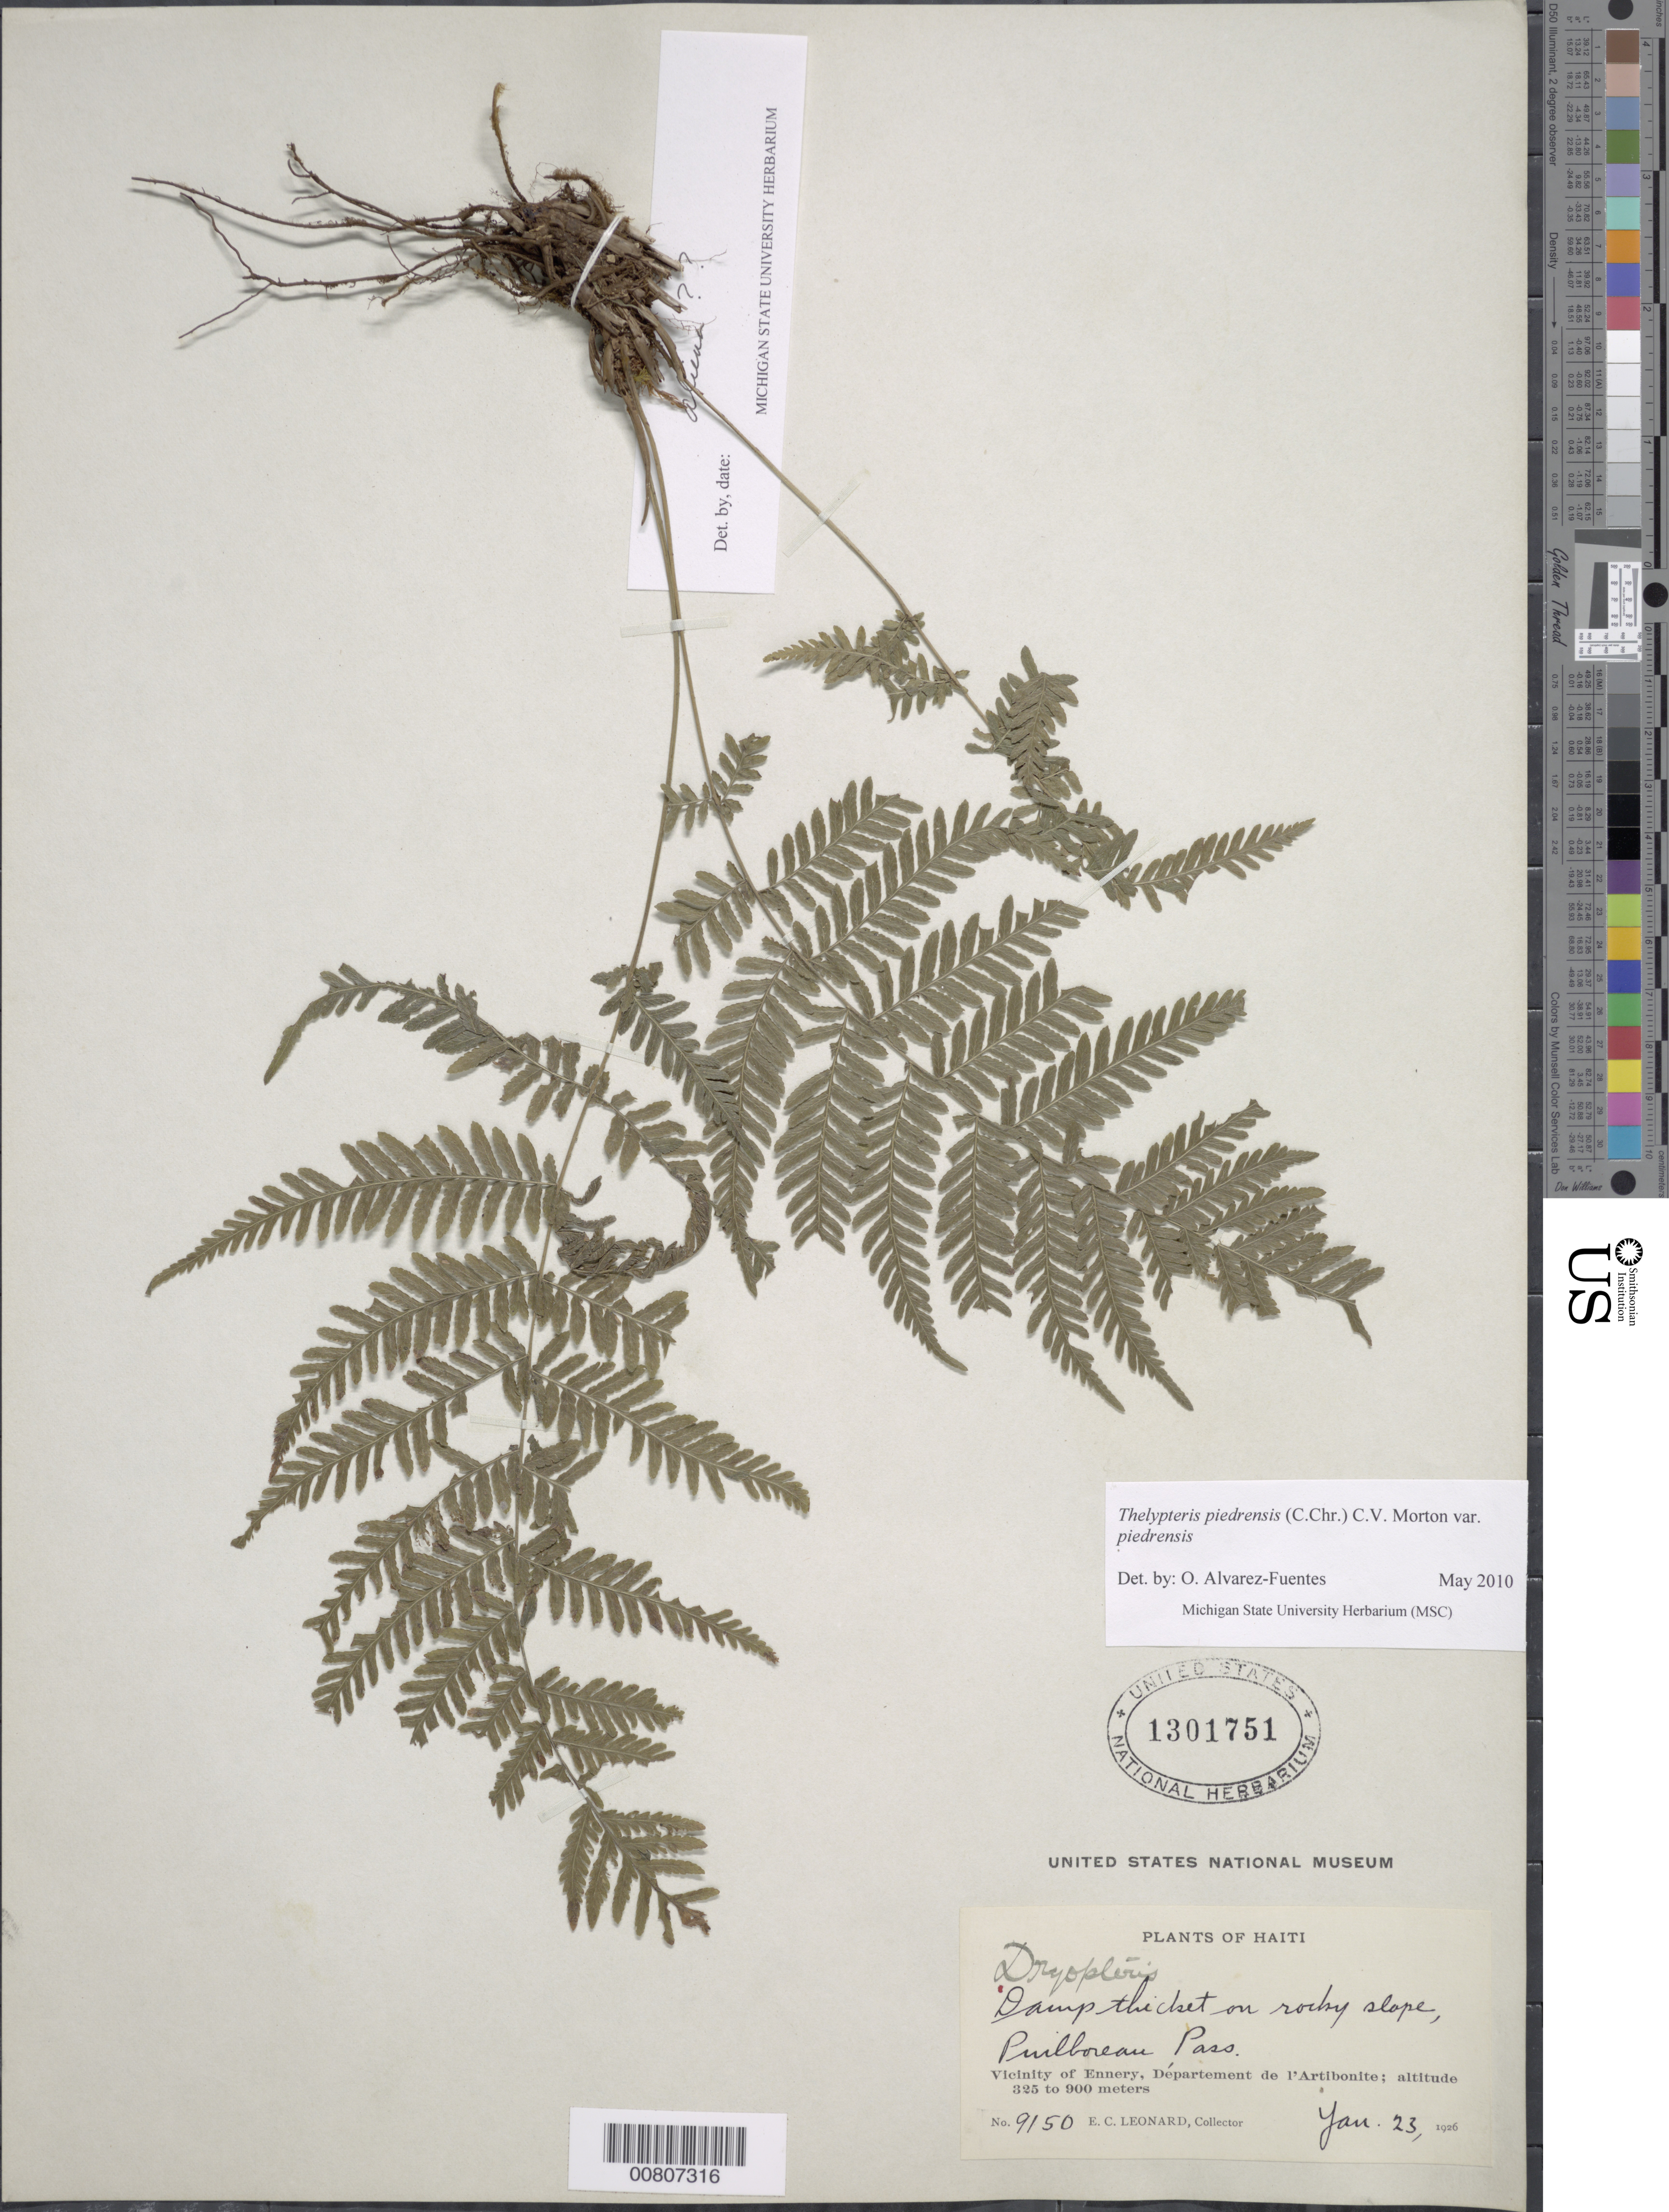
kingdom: Plantae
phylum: Tracheophyta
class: Polypodiopsida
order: Polypodiales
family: Thelypteridaceae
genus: Amauropelta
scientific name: Amauropelta piedrensis (C. Chr.) comb. nov., ined 2015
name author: (C. Chr.)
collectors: E. C. Leonard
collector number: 9150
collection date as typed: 23 Jan 1926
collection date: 1926-01-23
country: Haiti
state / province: Artibonite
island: Hispaniola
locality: Ennery, Puilboreau Pass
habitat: Damp thicket on rocky slope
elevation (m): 325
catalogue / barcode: US 1301751